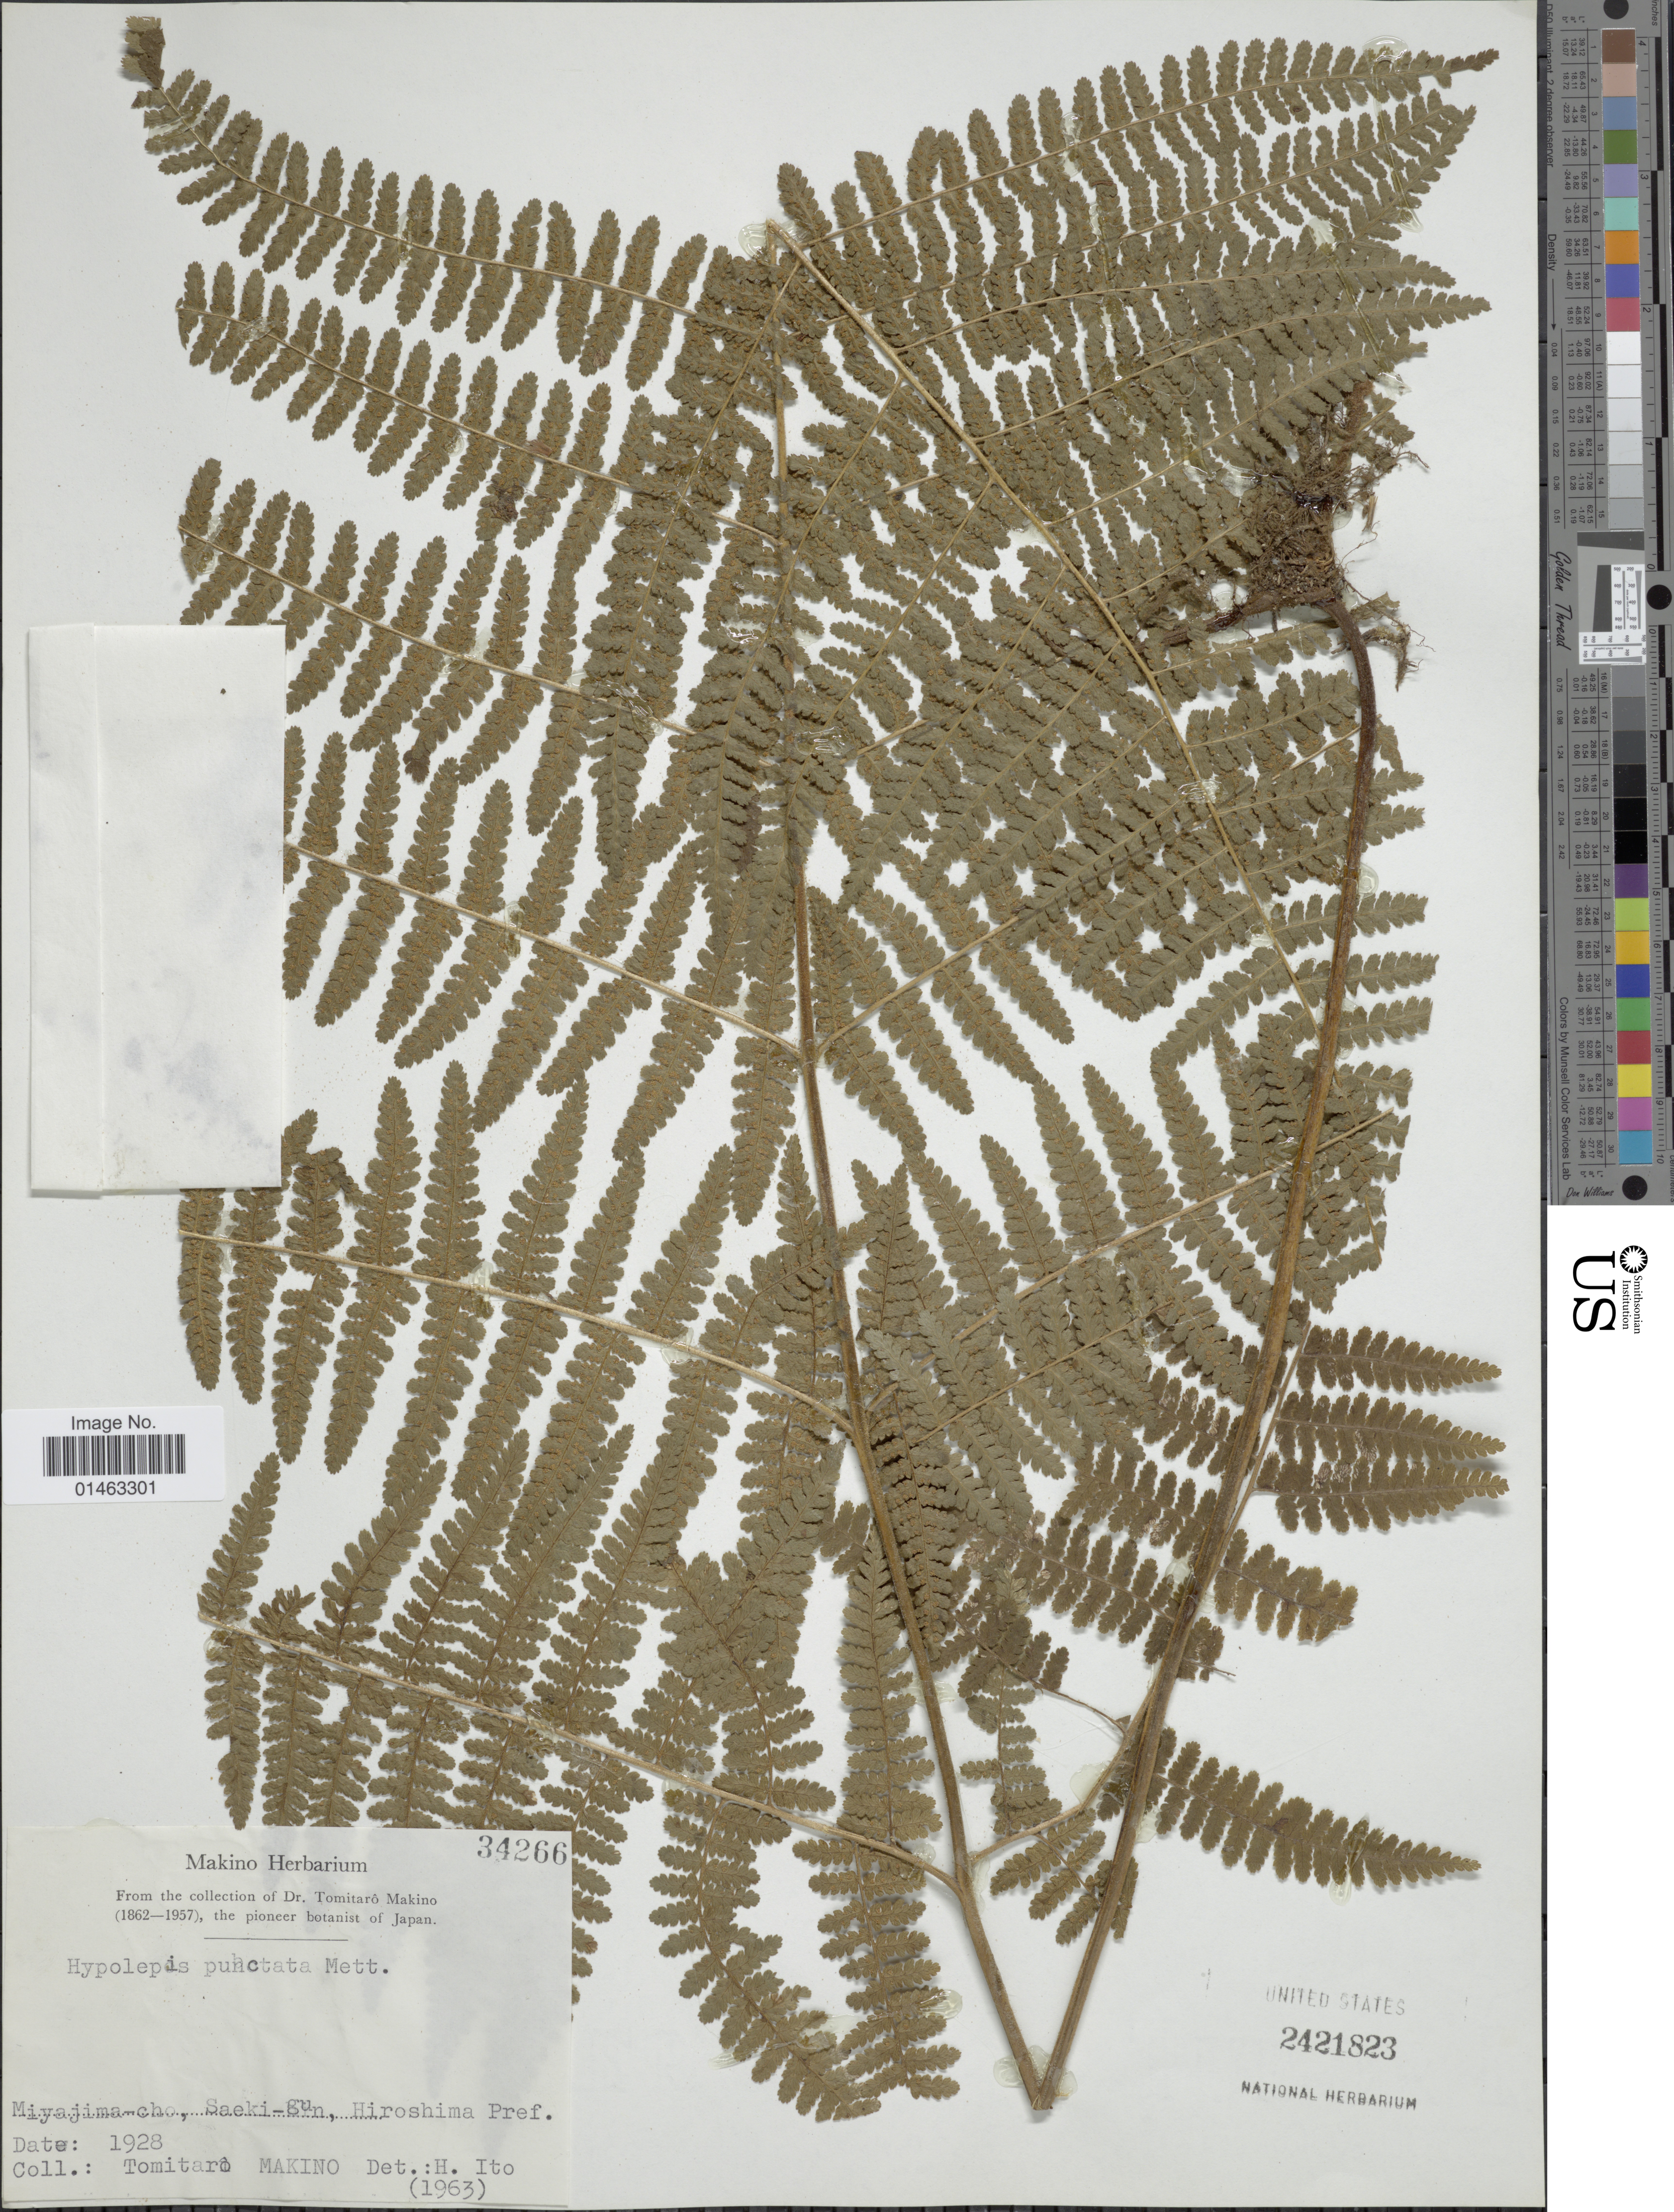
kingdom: Plantae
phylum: Tracheophyta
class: Polypodiopsida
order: Polypodiales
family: Dennstaedtiaceae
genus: Hypolepis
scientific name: Hypolepis punctata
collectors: T. Makino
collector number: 34266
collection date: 1928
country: Japan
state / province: Hirosima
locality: Miyajima-cho, Saeki-gun, Hiroshima pref.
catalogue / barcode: US 2421823